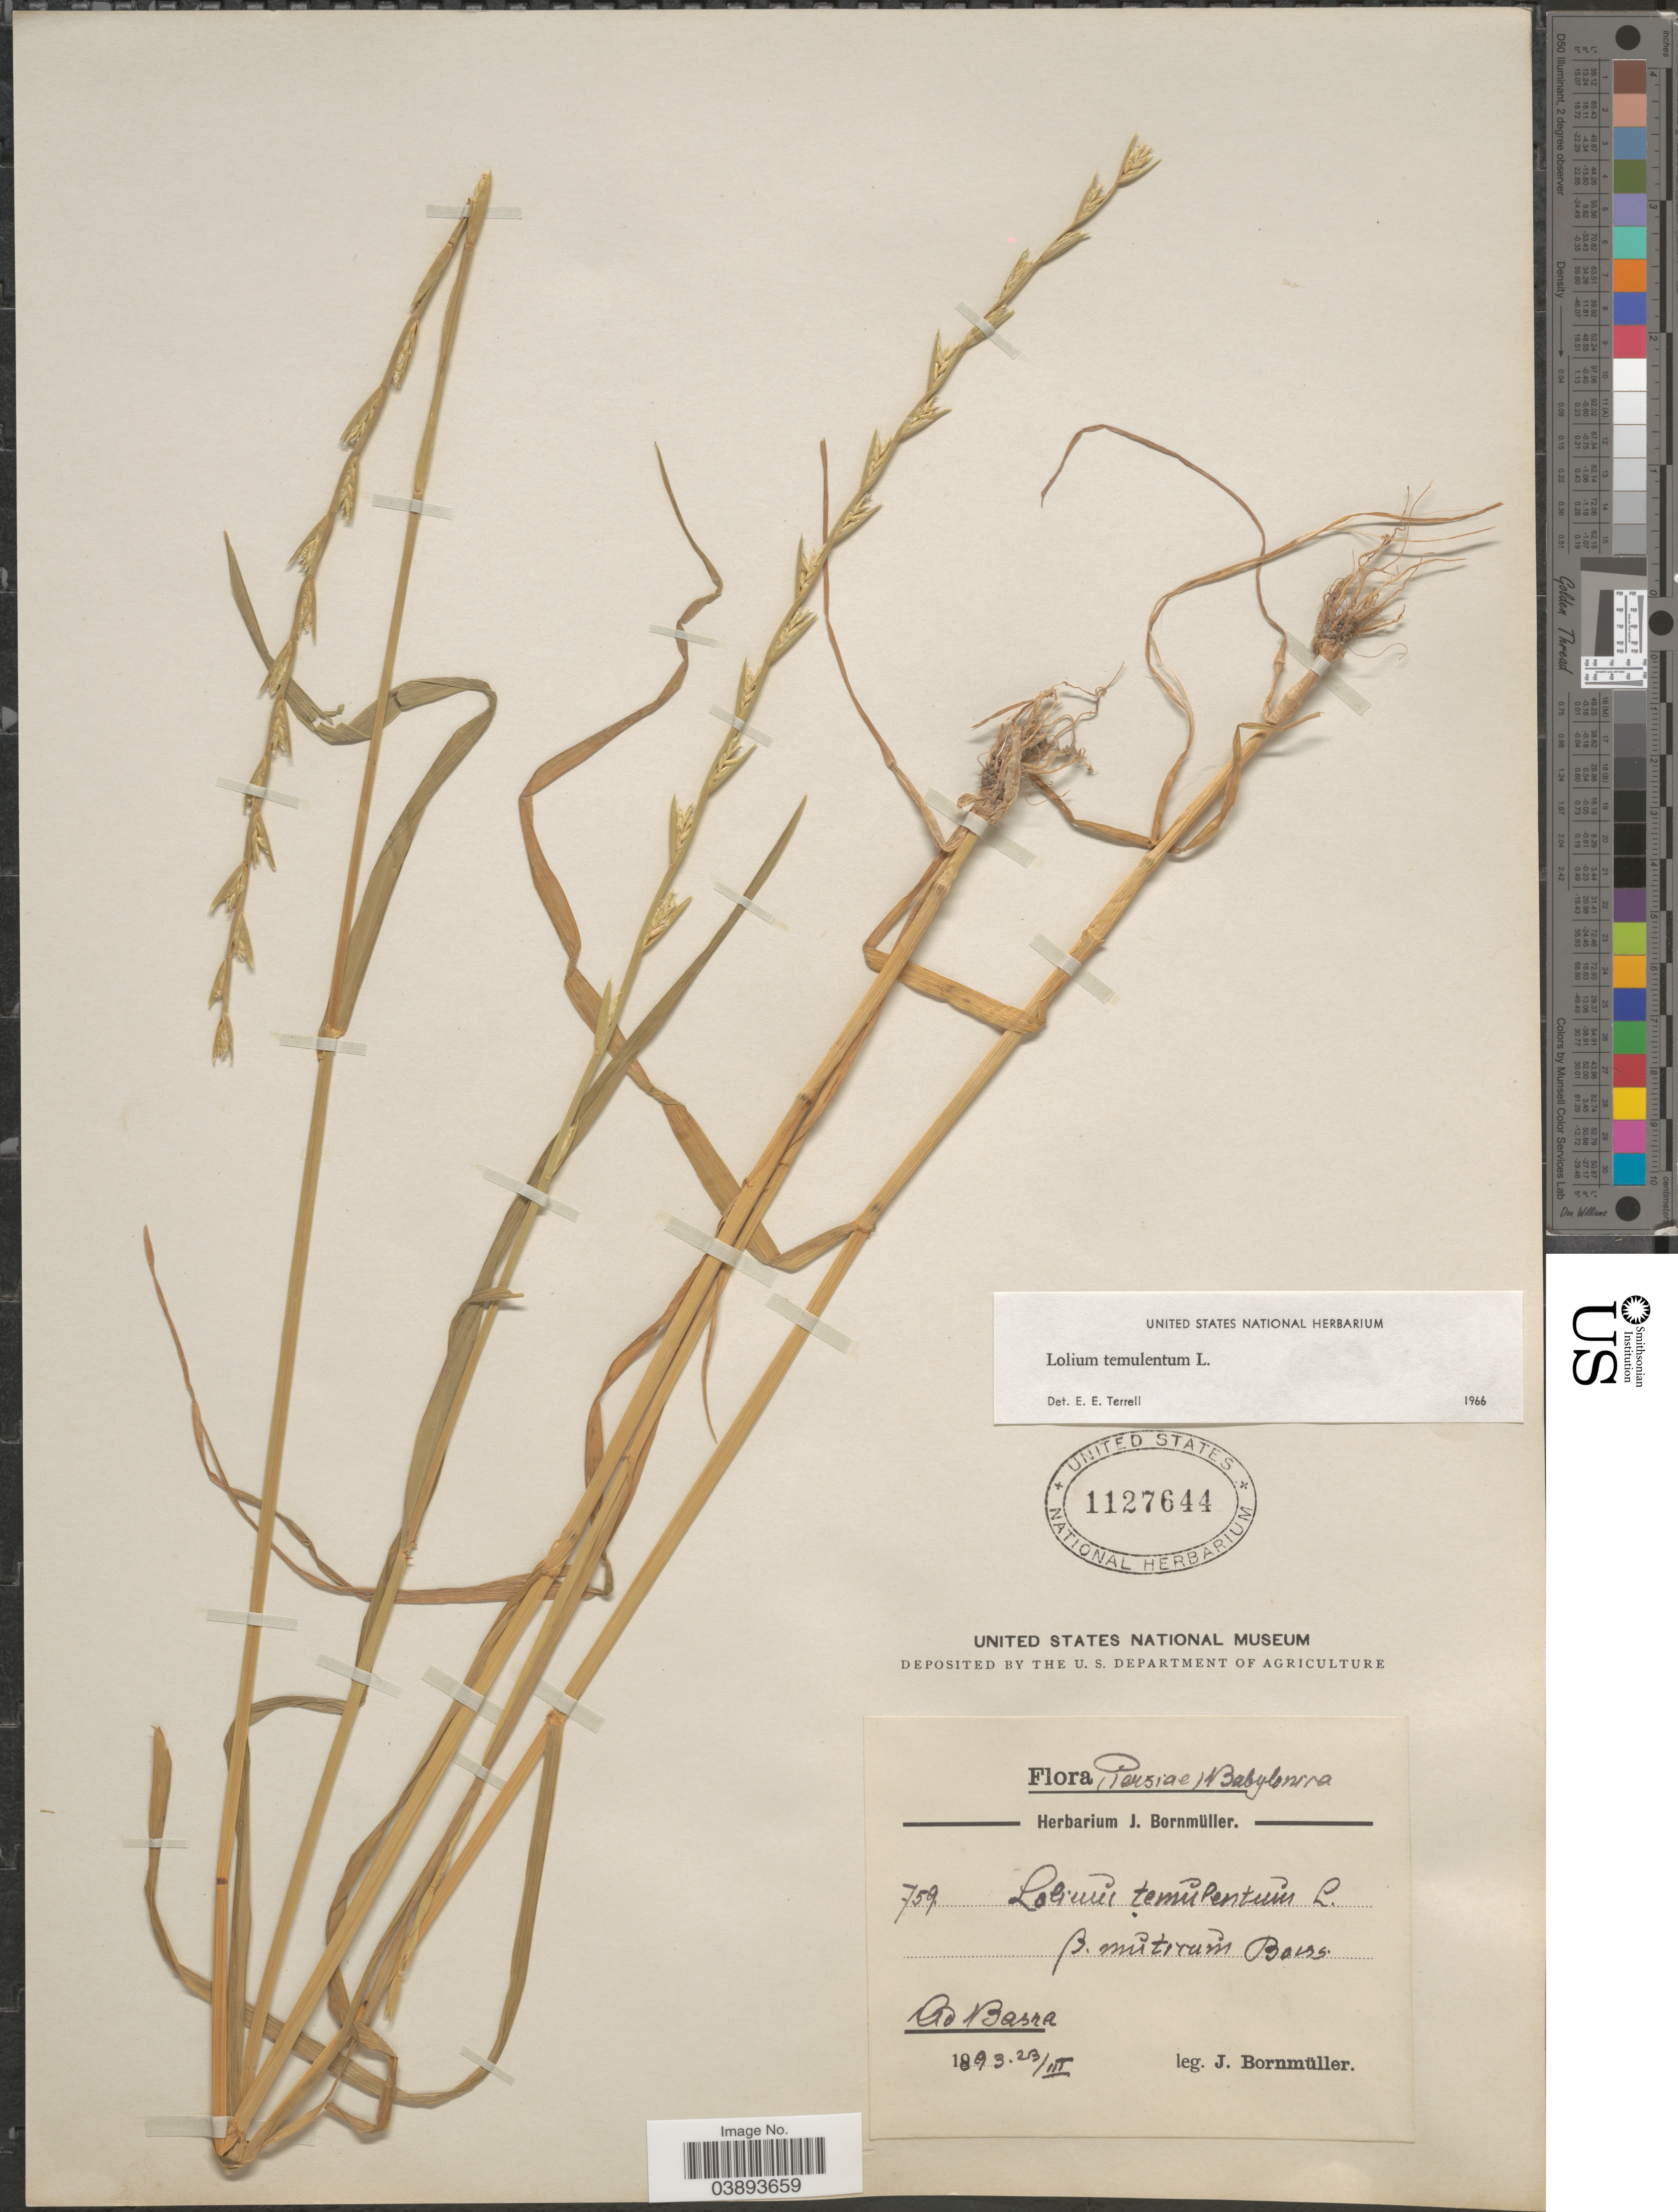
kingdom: Plantae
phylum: Tracheophyta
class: Liliopsida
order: Poales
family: Poaceae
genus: Lolium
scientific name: Lolium temulentum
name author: L.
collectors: J. Bornmüller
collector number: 759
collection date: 1893-03-23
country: Iraq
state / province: Al Basrah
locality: Persiae Babylonica. Ad Basra.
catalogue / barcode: US 1127644